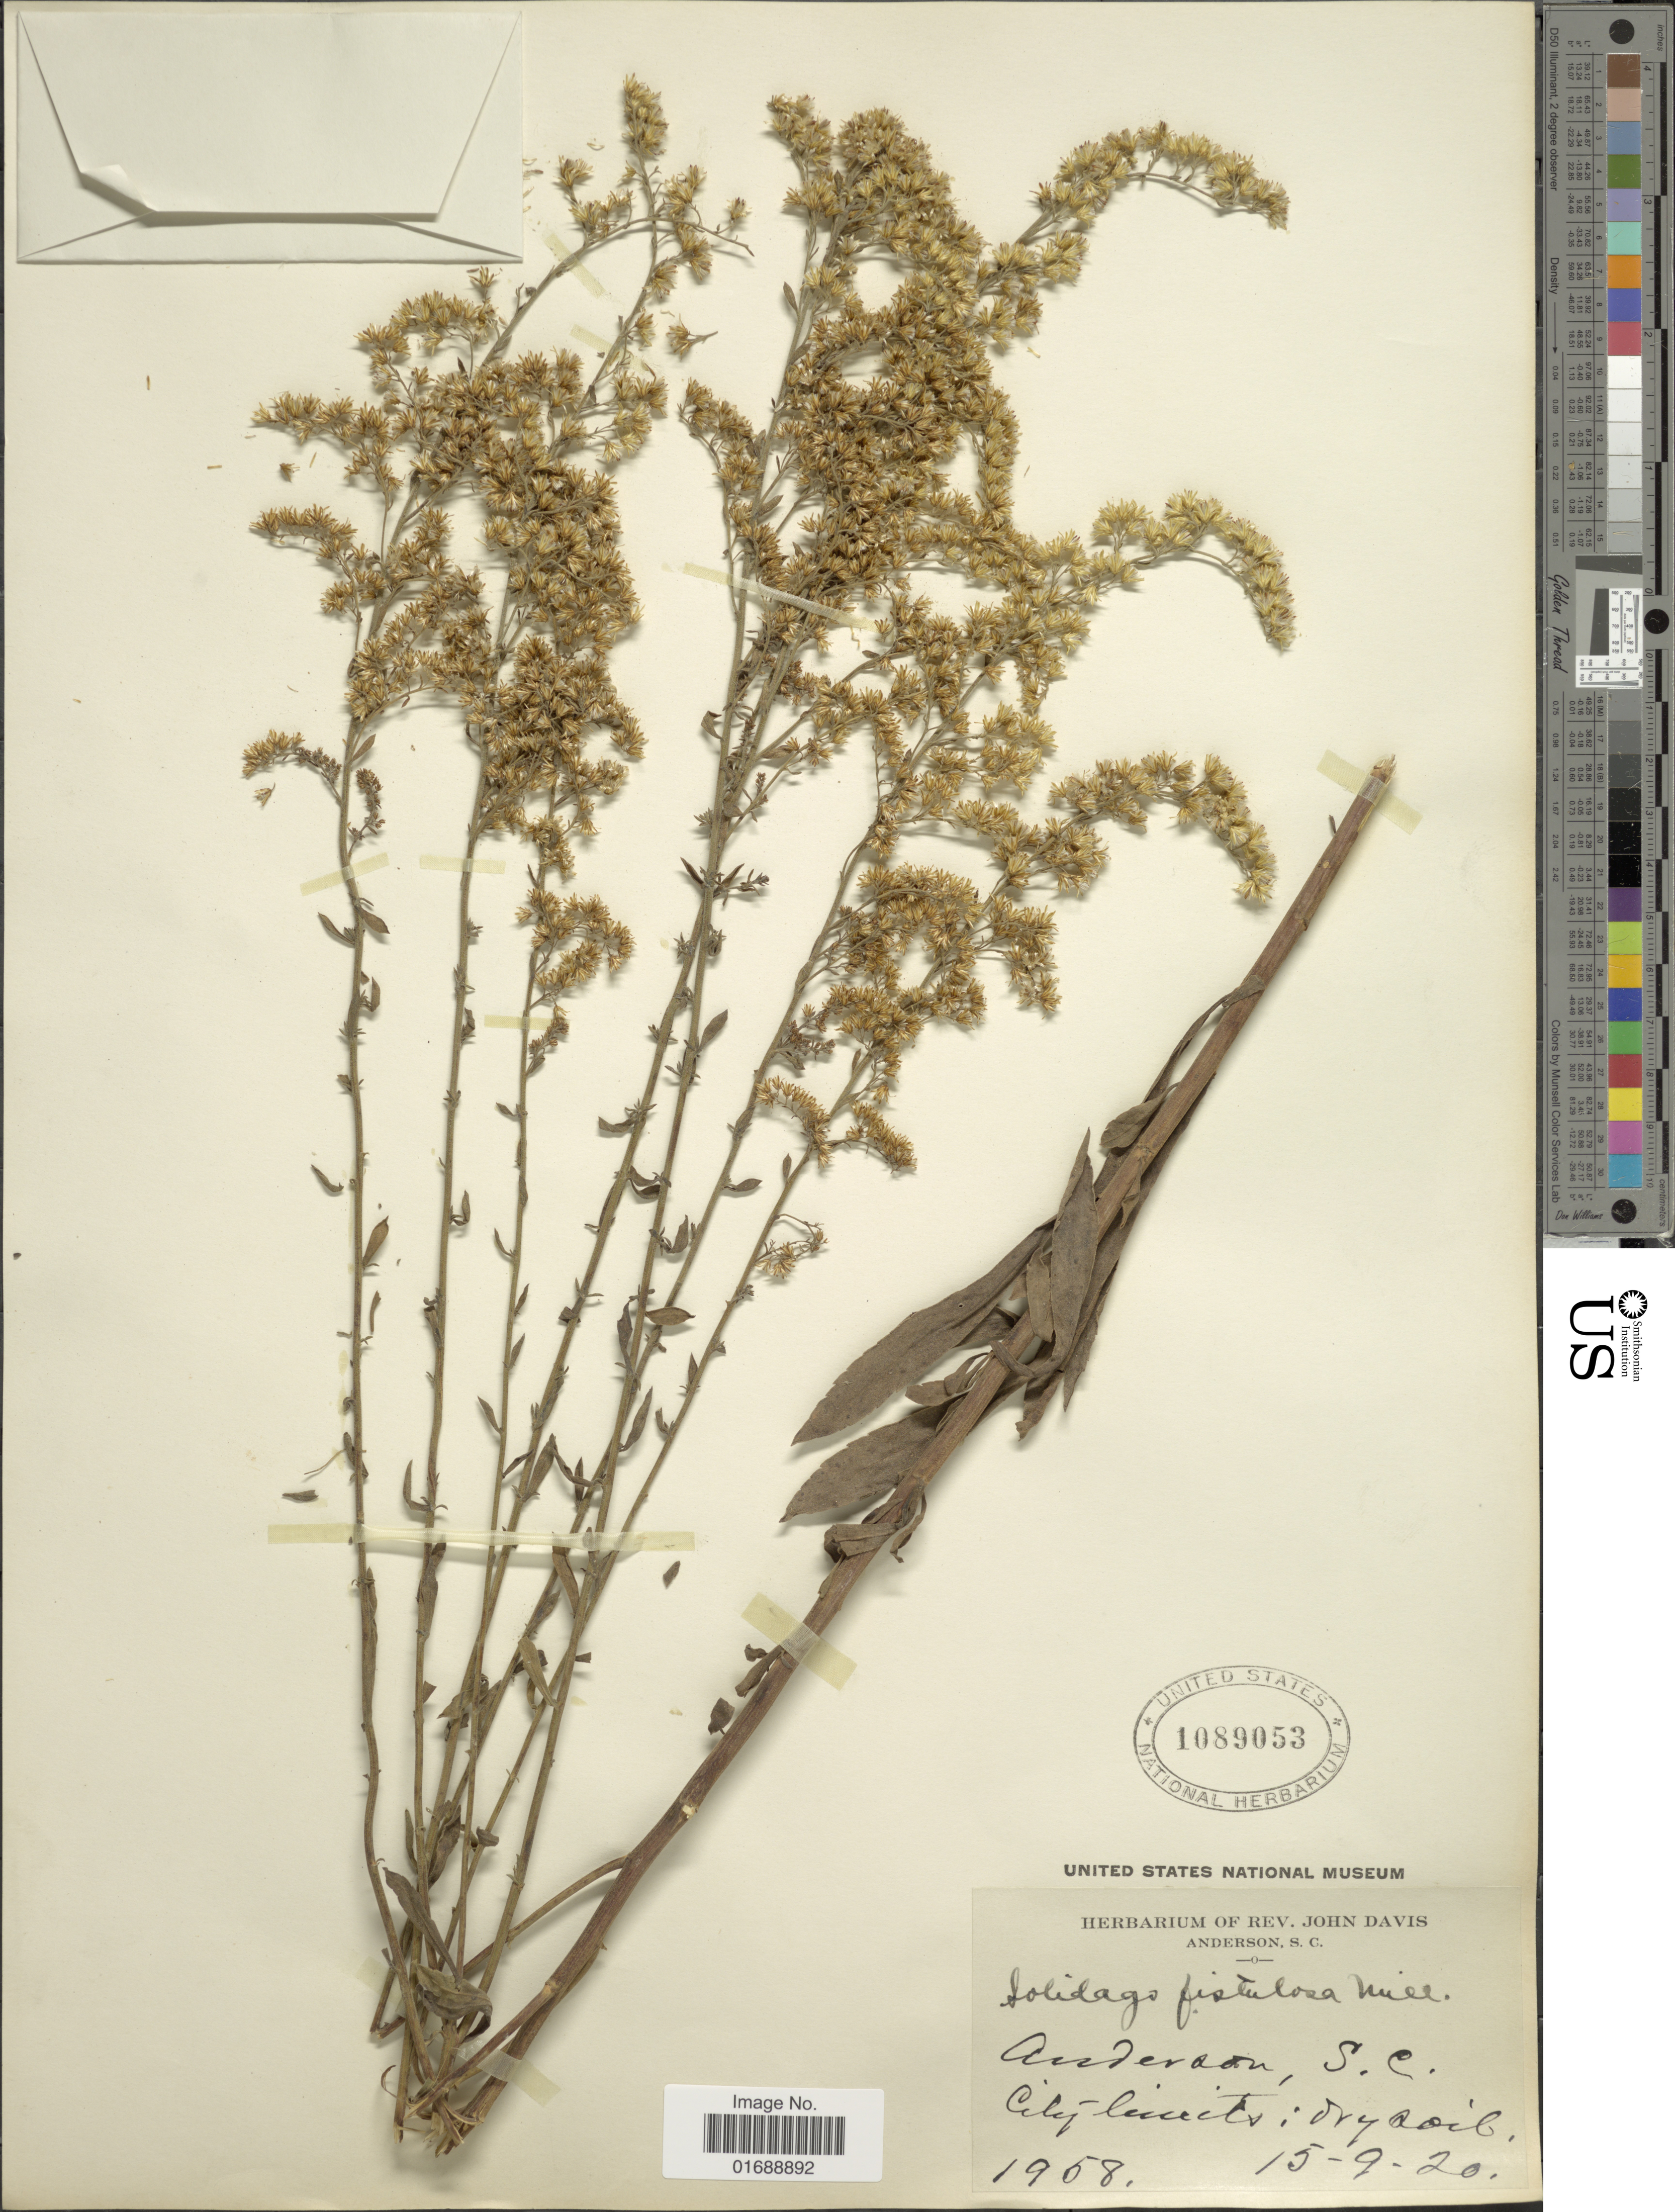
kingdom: Plantae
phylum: Tracheophyta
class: Magnoliopsida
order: Asterales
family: Asteraceae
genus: Solidago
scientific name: Solidago nemoralis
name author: Aiton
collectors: ex herb. Rev. John Davis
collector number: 1958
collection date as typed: Transcribed d/m/y: 15/9/20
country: United States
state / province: South Carolina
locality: Anderson, S.C., City Limits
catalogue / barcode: US 1089053